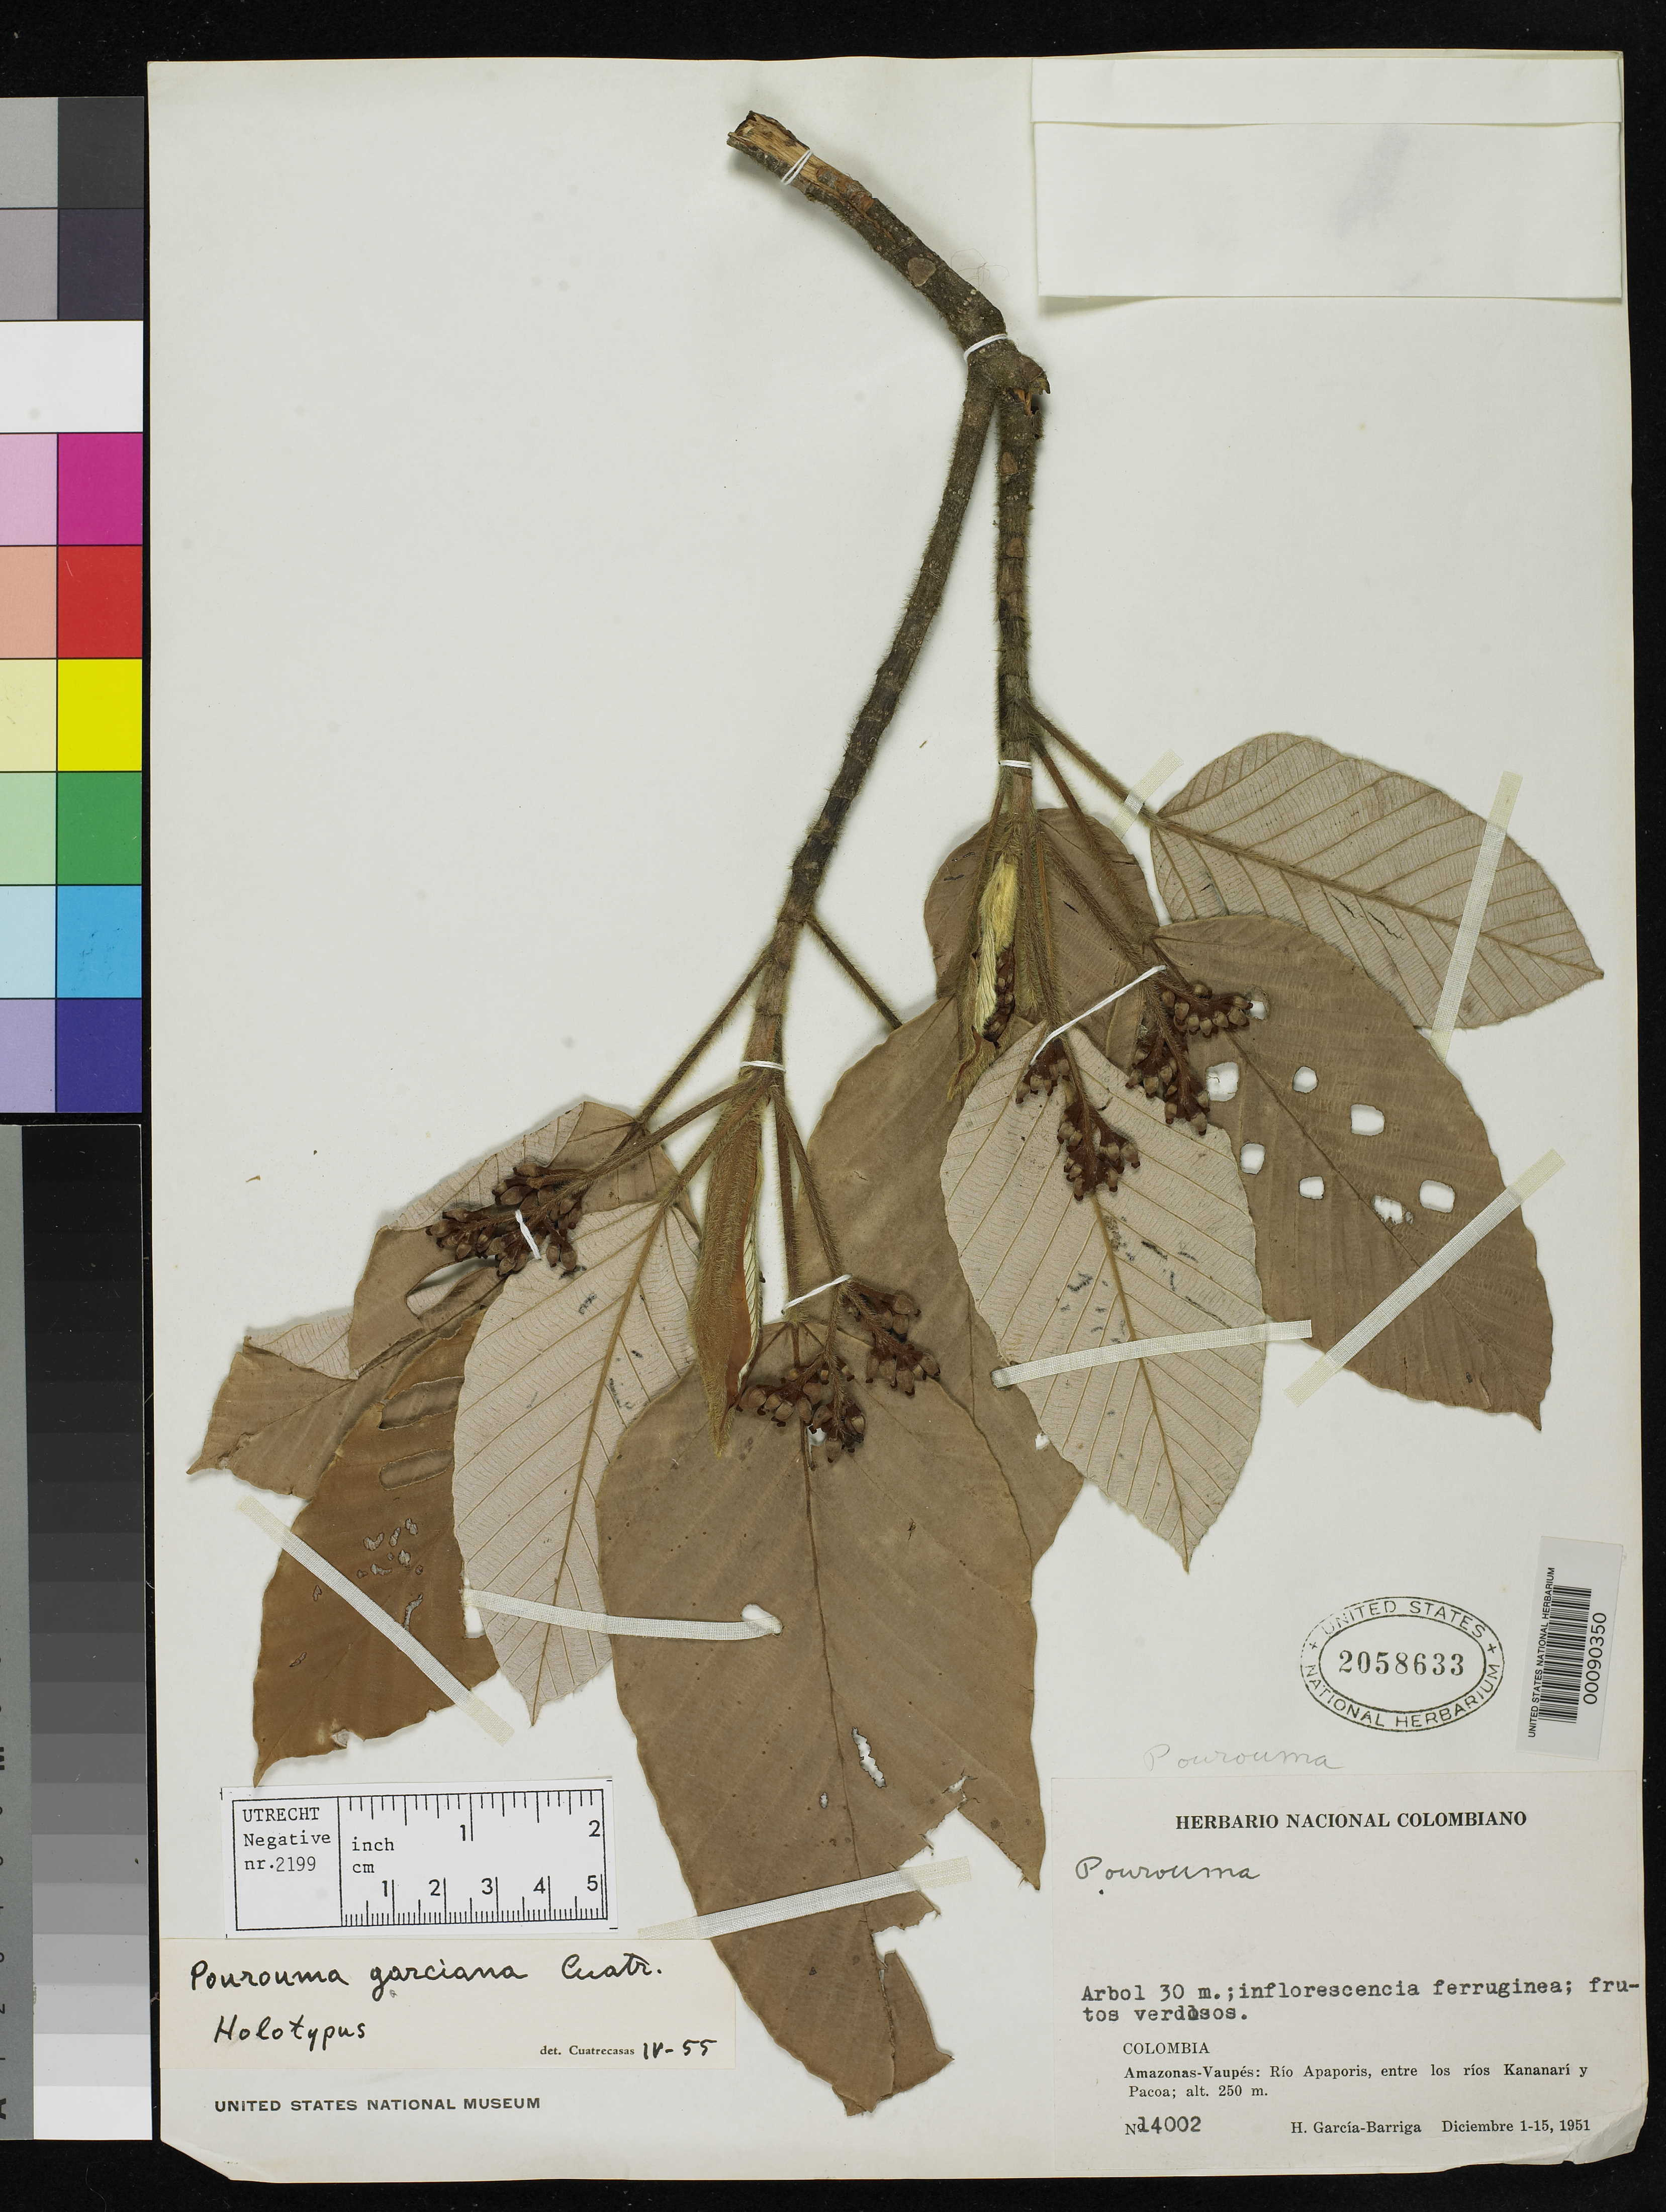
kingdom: Plantae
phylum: Tracheophyta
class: Magnoliopsida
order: Rosales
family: Urticaceae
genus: Pourouma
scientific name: Pourouma garciana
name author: Cuatrec.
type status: Holotype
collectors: H. García Barriga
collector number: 14002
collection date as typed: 01 Dec 1951 to 15 Dec 1951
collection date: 1951-12-01/1951-12-15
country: Colombia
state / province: Amazônas / Vaupés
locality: Rio Apaporis, between Rios Kananari and Pacoa.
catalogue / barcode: US 2058633